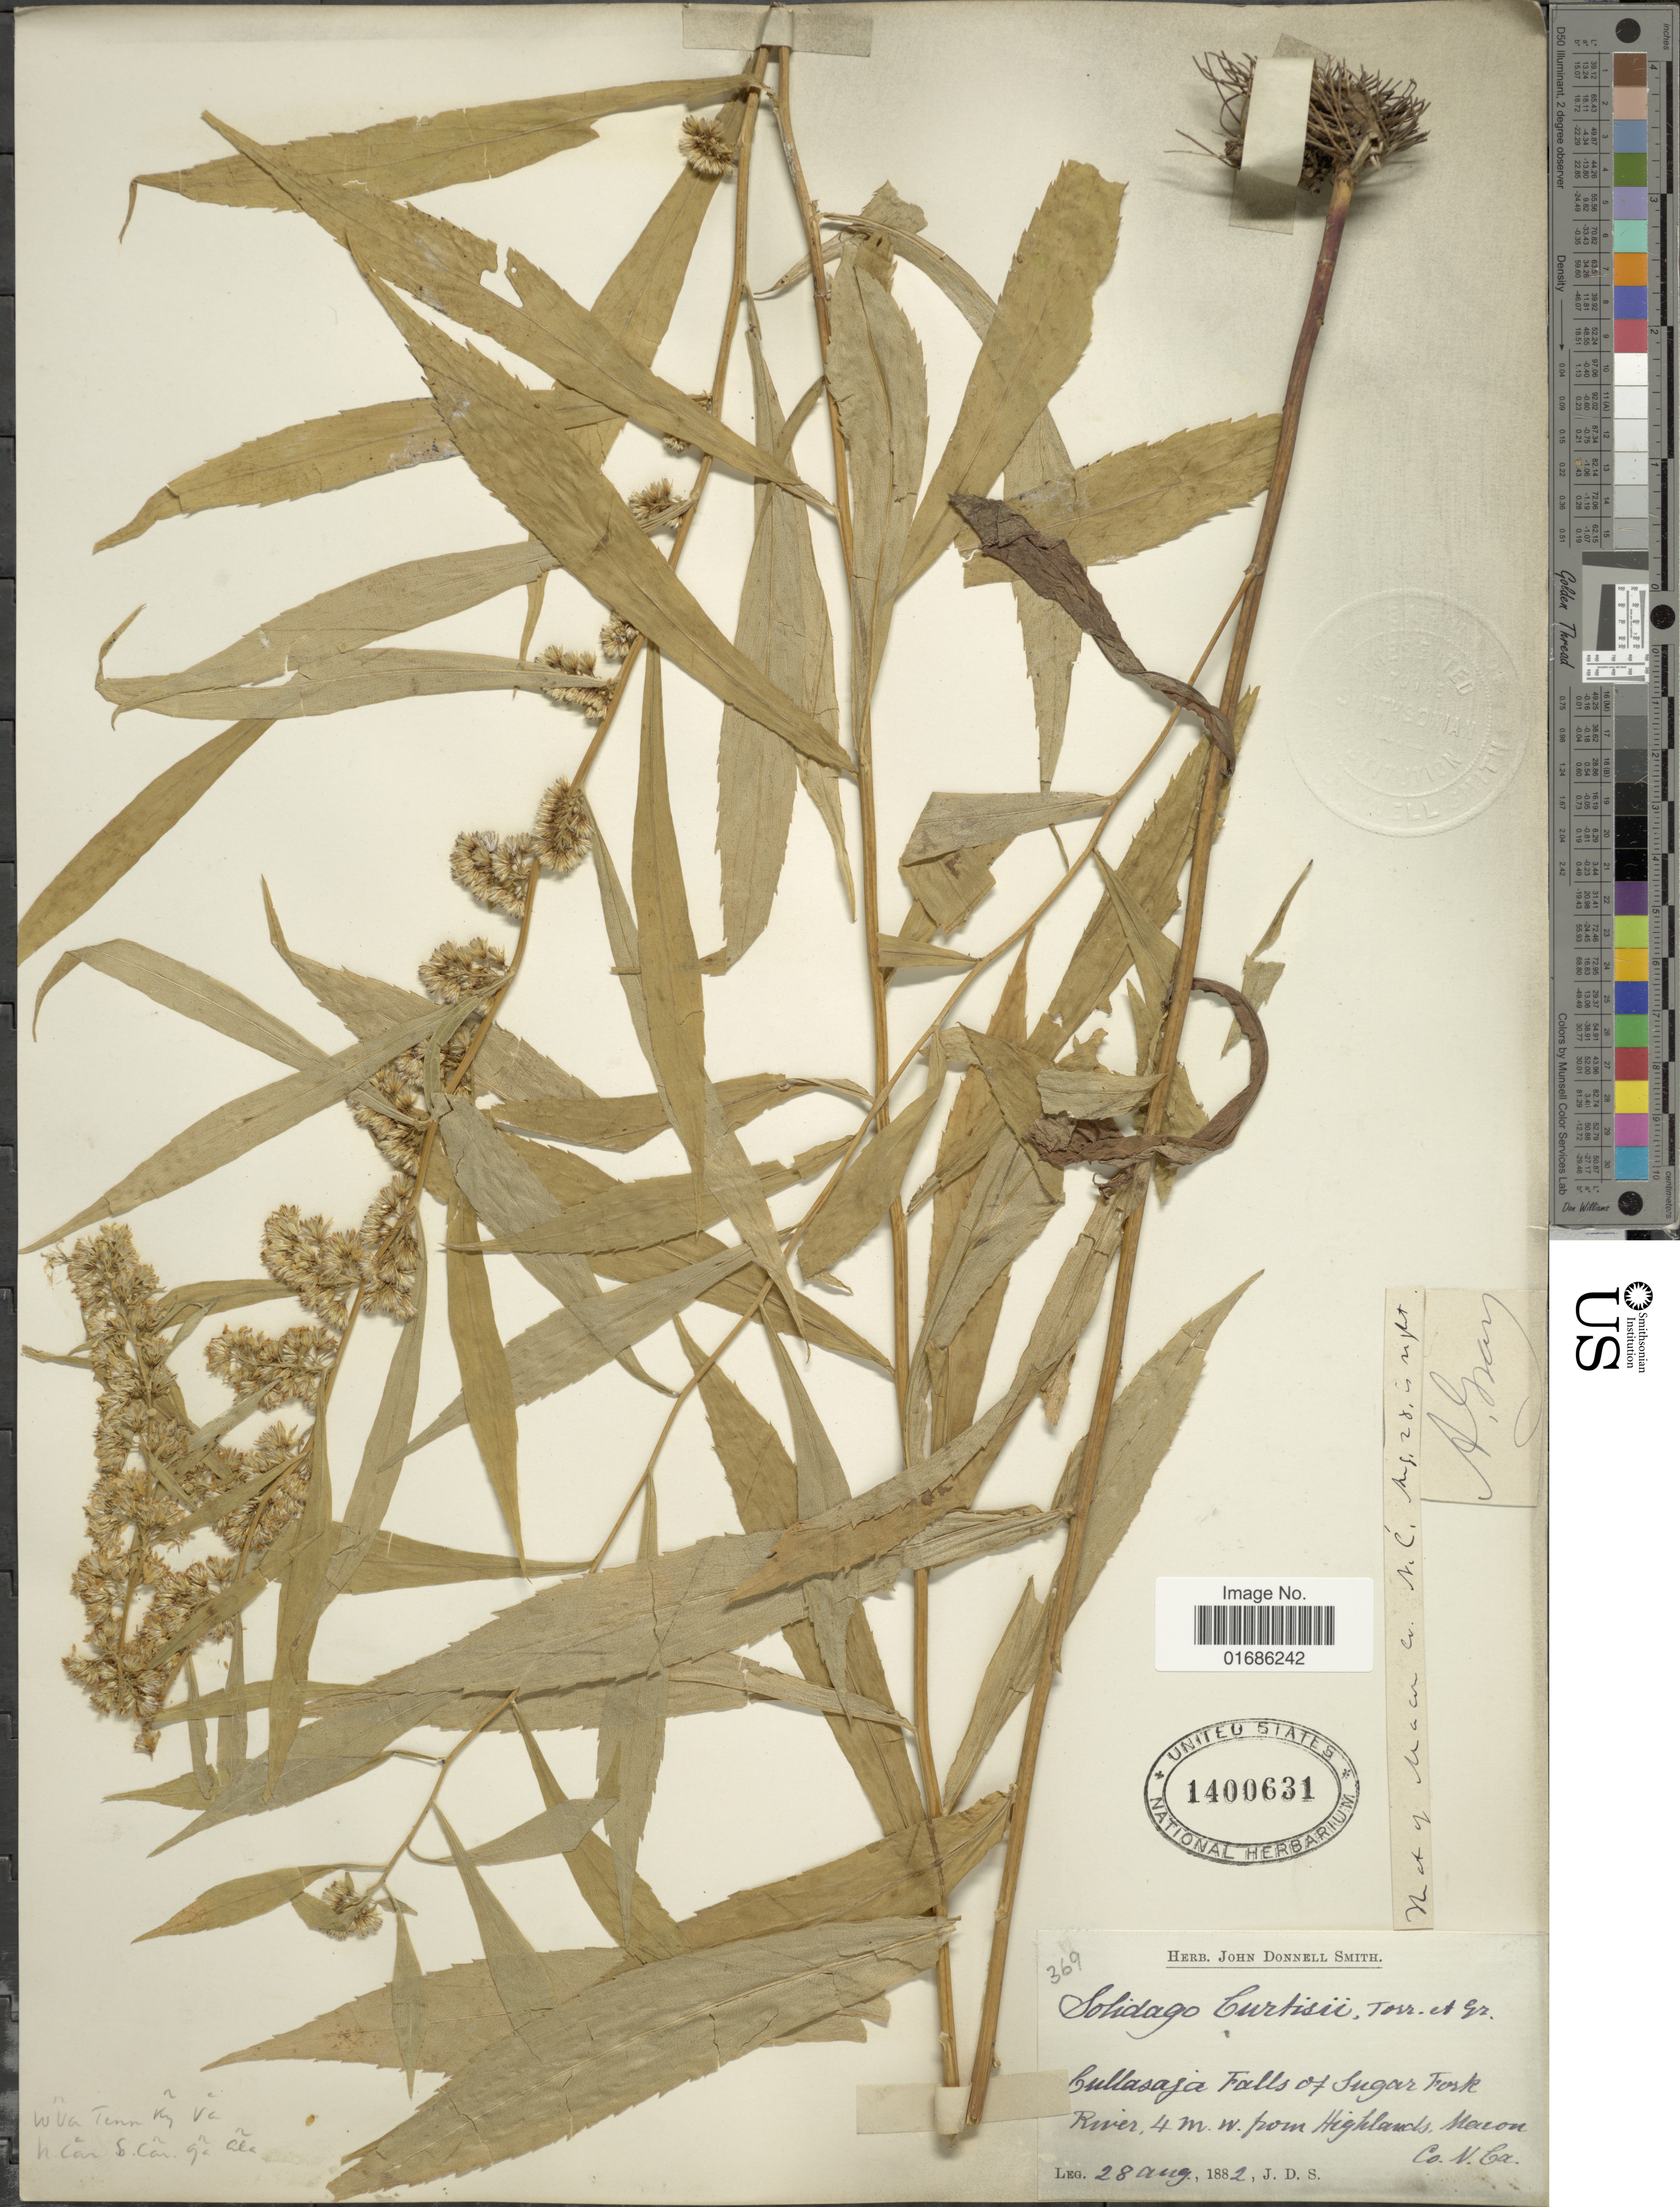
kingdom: Plantae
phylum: Tracheophyta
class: Magnoliopsida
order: Asterales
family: Asteraceae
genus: Solidago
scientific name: Solidago curtisii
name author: Torr. & A. Gray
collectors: J. Donnell Smith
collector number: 369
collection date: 1882-08-28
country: United States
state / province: North Carolina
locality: Cullasaja Falls of Sugar Fork River, 4 m. w. from Highlands Macon Co.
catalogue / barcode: US 1400631